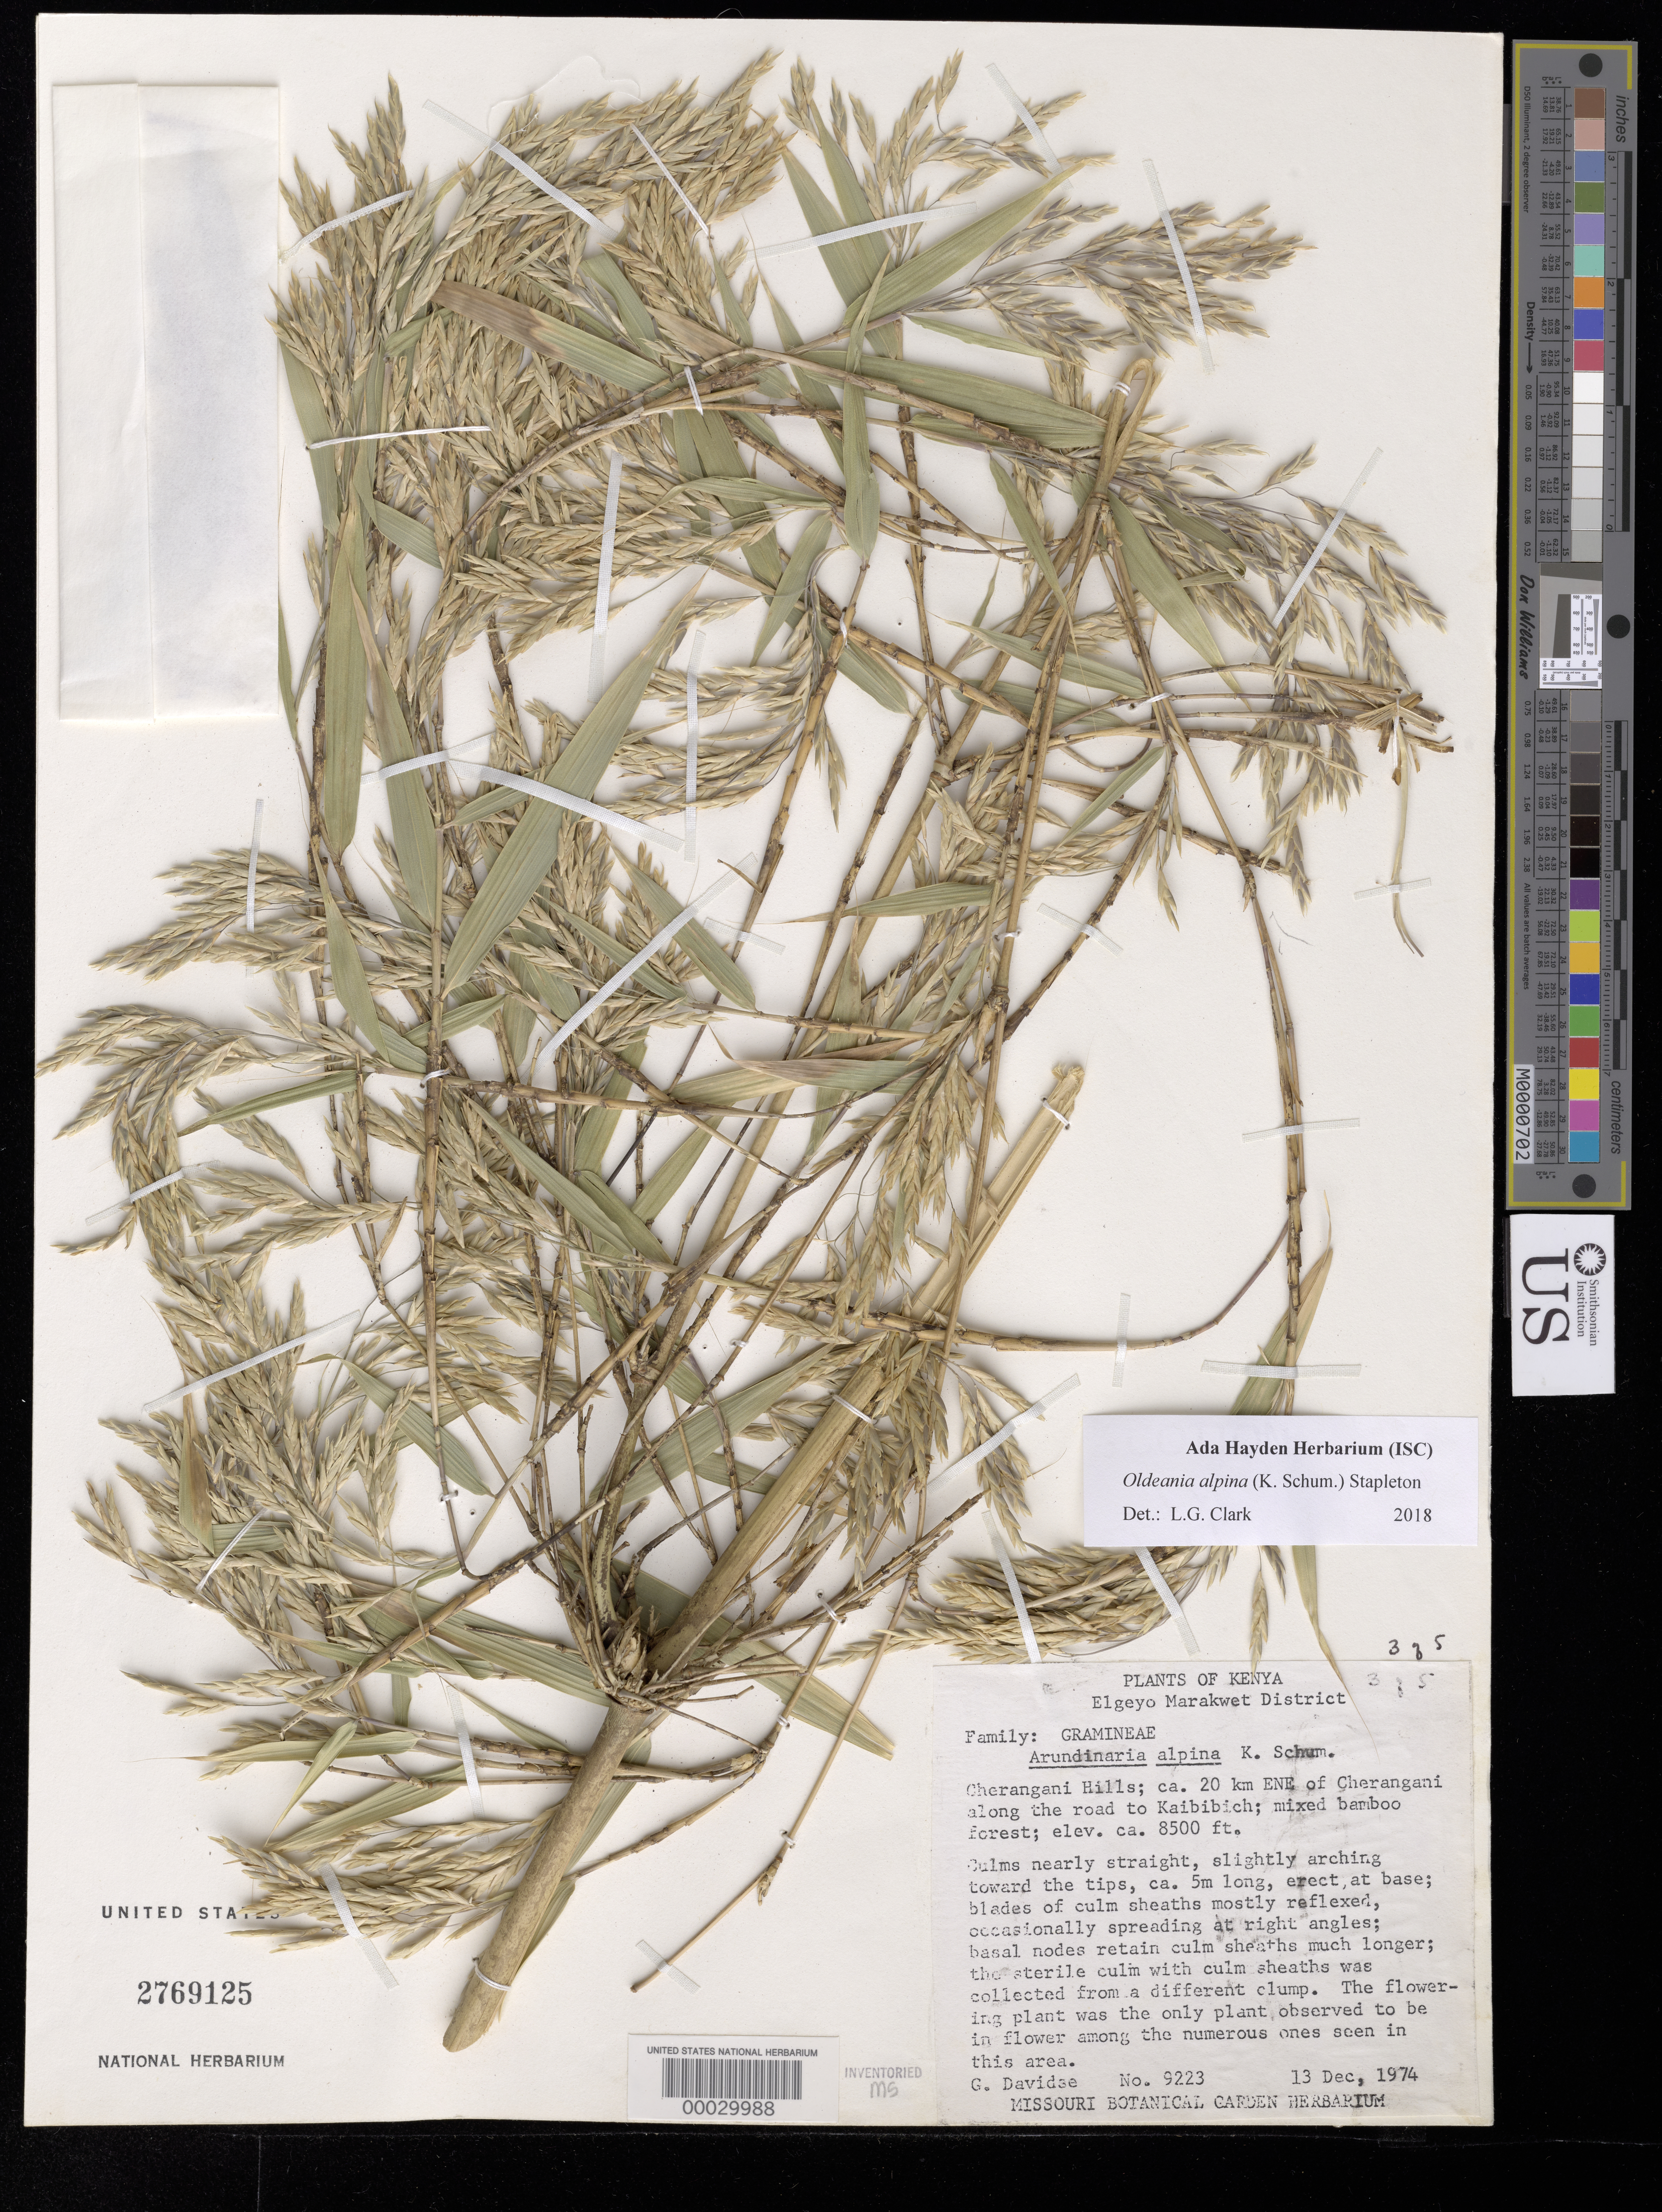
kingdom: Plantae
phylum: Tracheophyta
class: Liliopsida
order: Poales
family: Poaceae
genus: Oldeania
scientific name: Oldeania alpina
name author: (K. Schum.) Stapleton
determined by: Clark, L. G.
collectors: G. Davidse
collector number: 9223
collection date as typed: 13 Dec 1974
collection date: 1974-12-13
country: Kenya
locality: Cherangani hills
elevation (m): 2590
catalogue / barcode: US 2769125